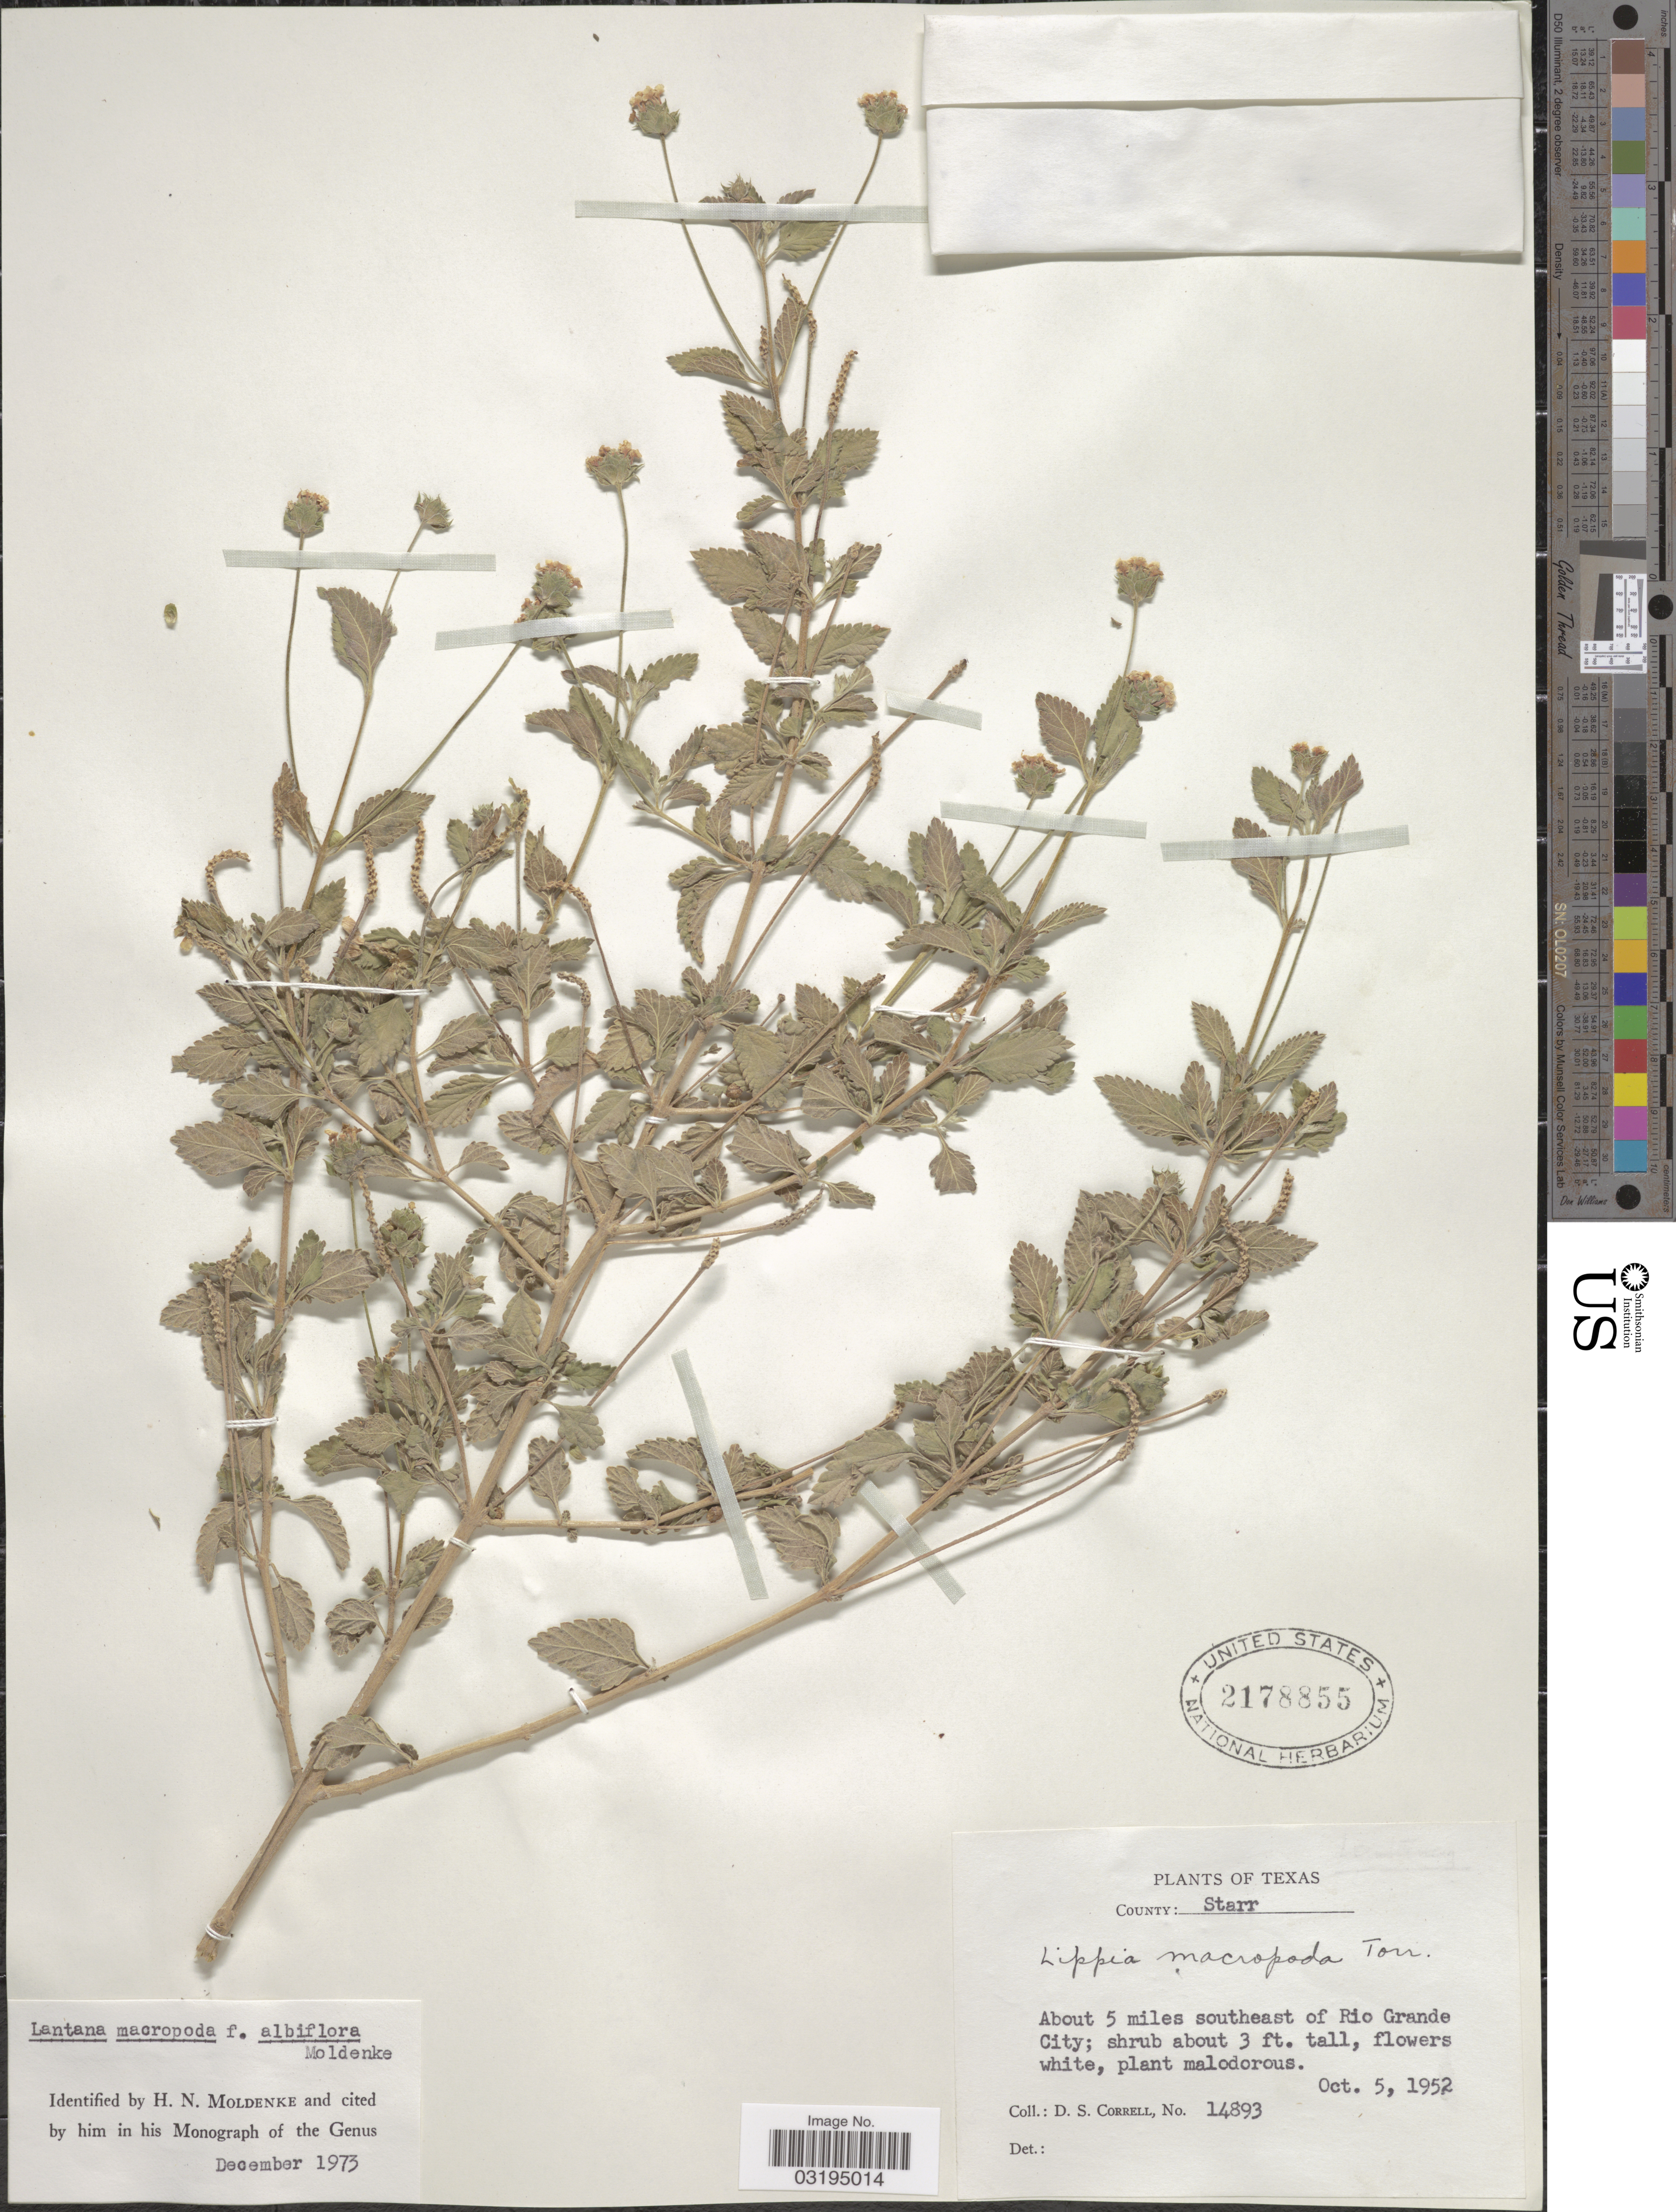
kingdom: Plantae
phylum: Tracheophyta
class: Magnoliopsida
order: Lamiales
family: Verbenaceae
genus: Lantana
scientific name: Lantana macropoda f. albiflora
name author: Moldenke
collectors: D. S. Correll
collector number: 14893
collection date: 1952-10-05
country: United States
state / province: Texas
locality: County: Starr, About 5 miles southeast of Rio Grande City.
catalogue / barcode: US 2178855